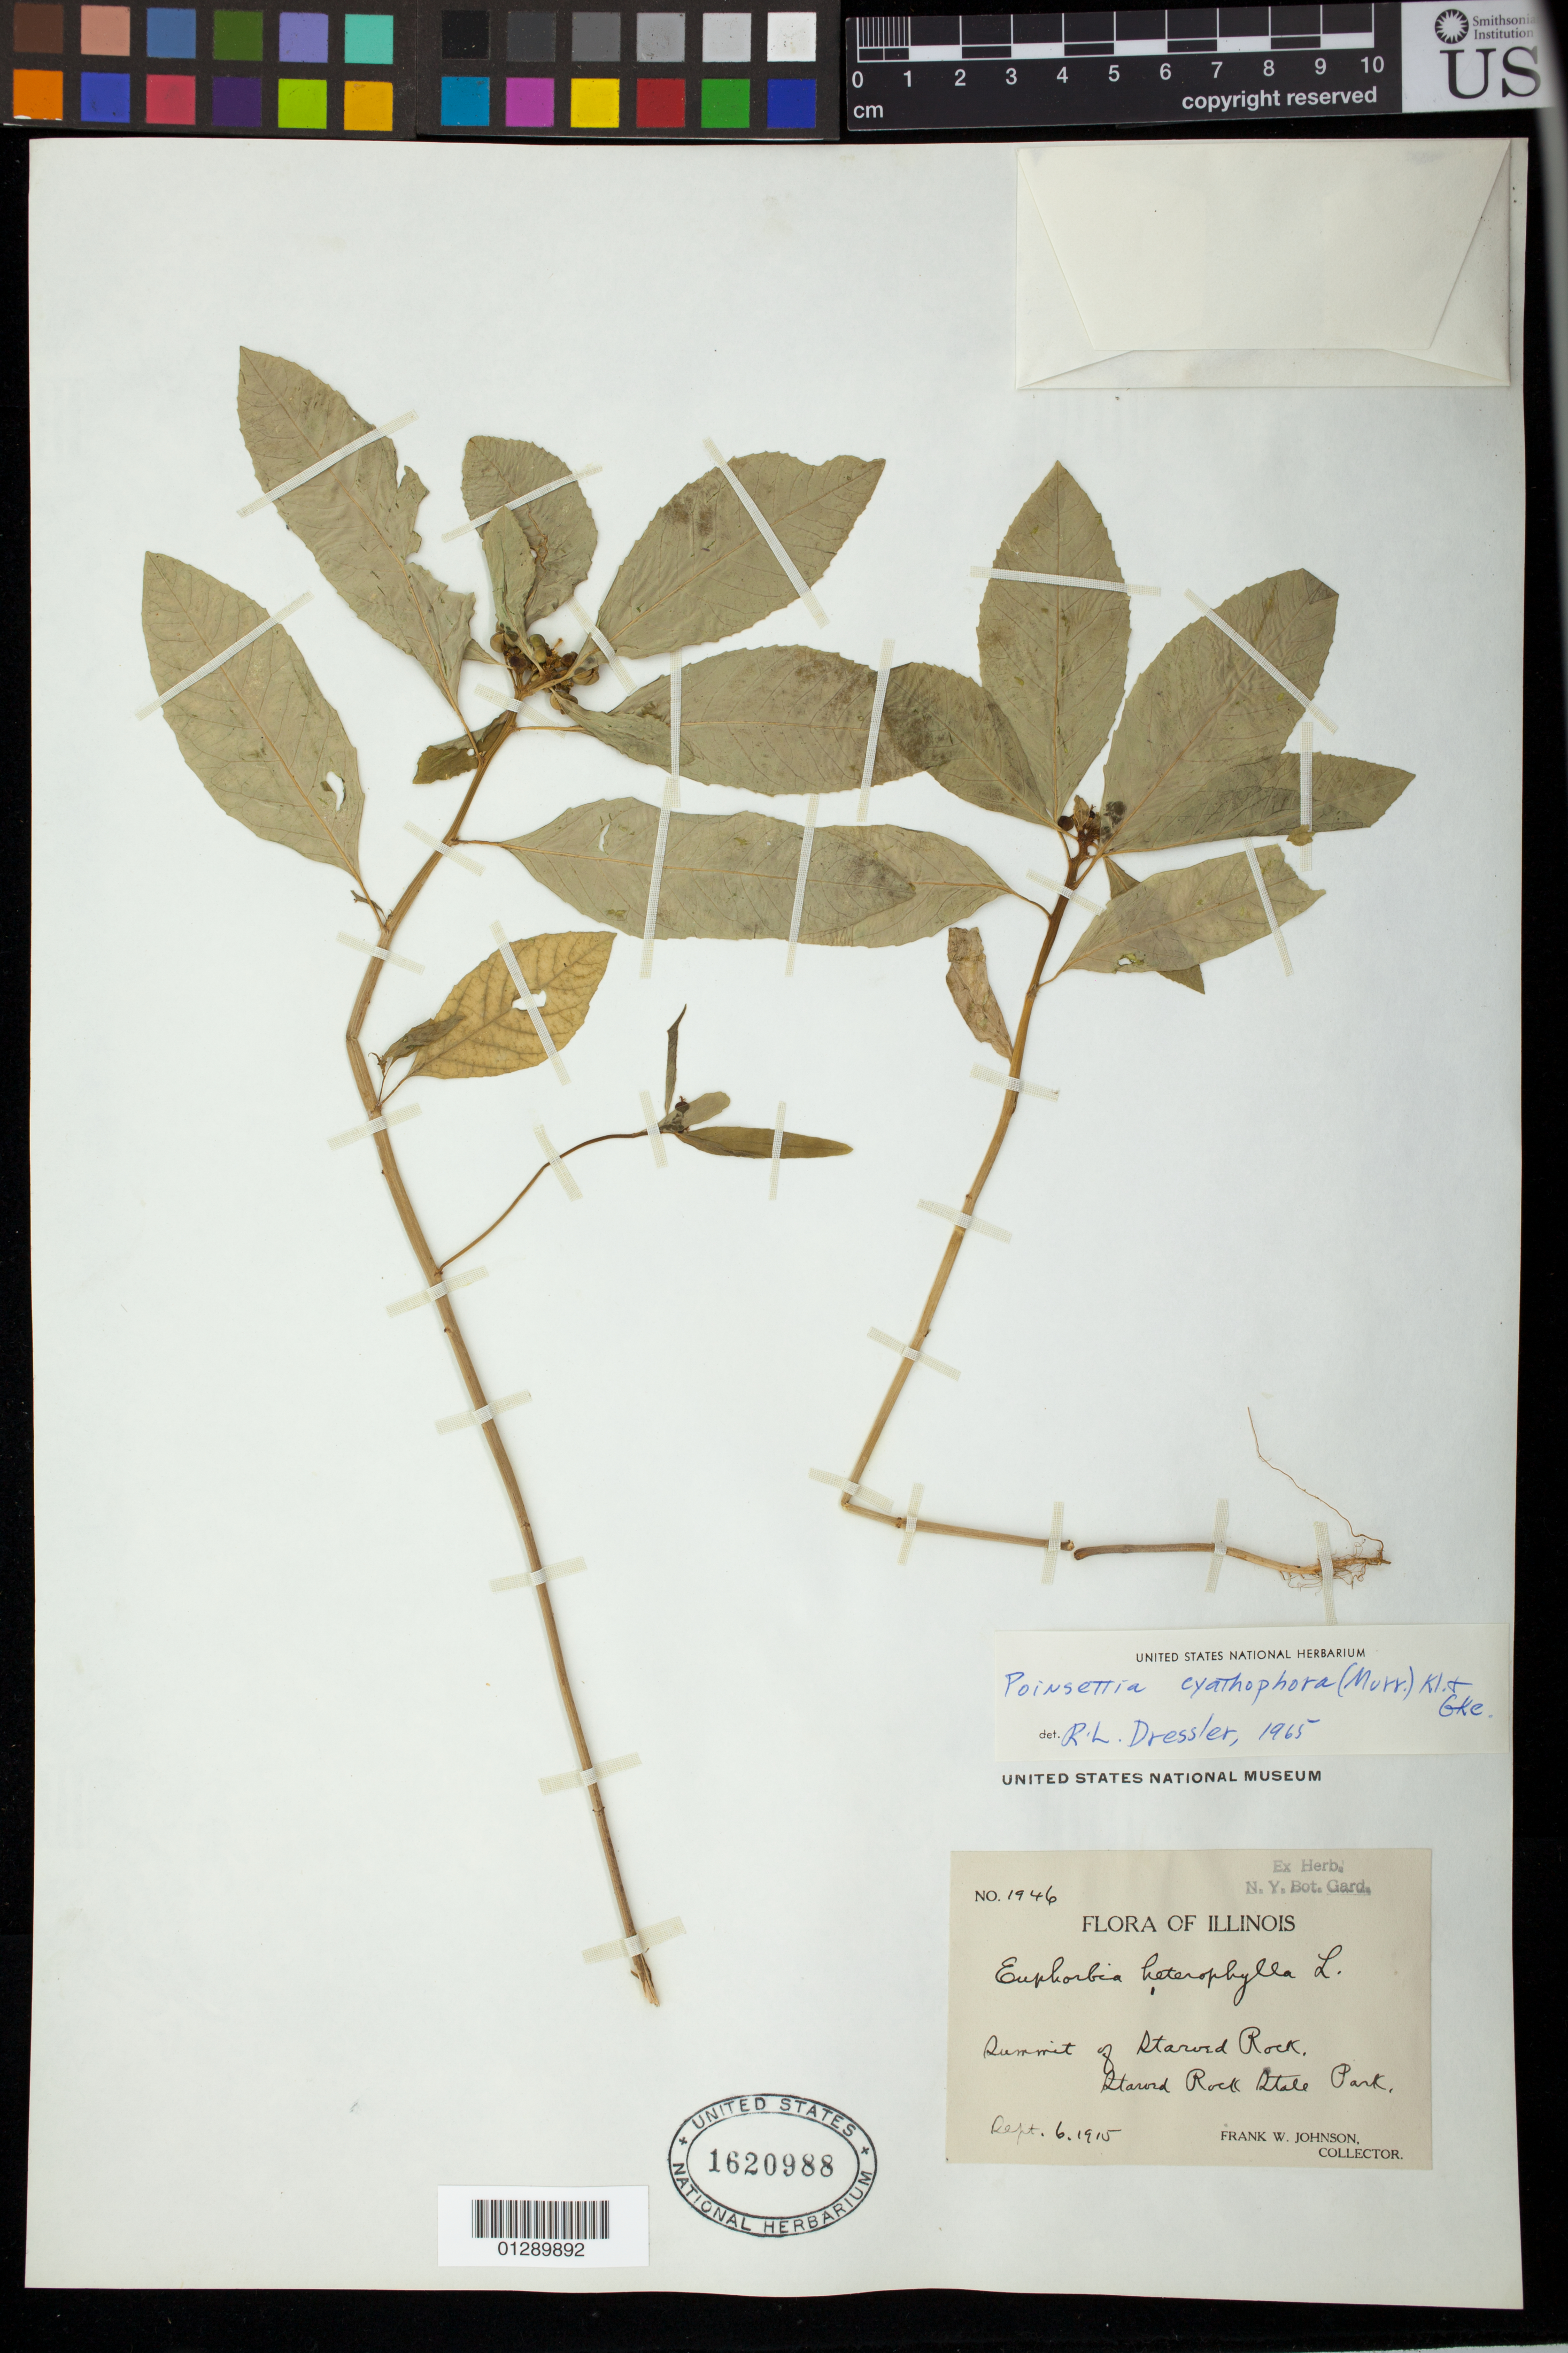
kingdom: Plantae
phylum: Tracheophyta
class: Magnoliopsida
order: Malpighiales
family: Euphorbiaceae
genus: Euphorbia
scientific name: Euphorbia heterophylla var. cyathophora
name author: (Murr.) Griseb.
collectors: F. W. Johnson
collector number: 1946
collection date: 1915-09-06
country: United States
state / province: Illinois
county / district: LaSalle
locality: Summit of Starved Rock, Starved Rock State Rock.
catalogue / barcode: US 1620988